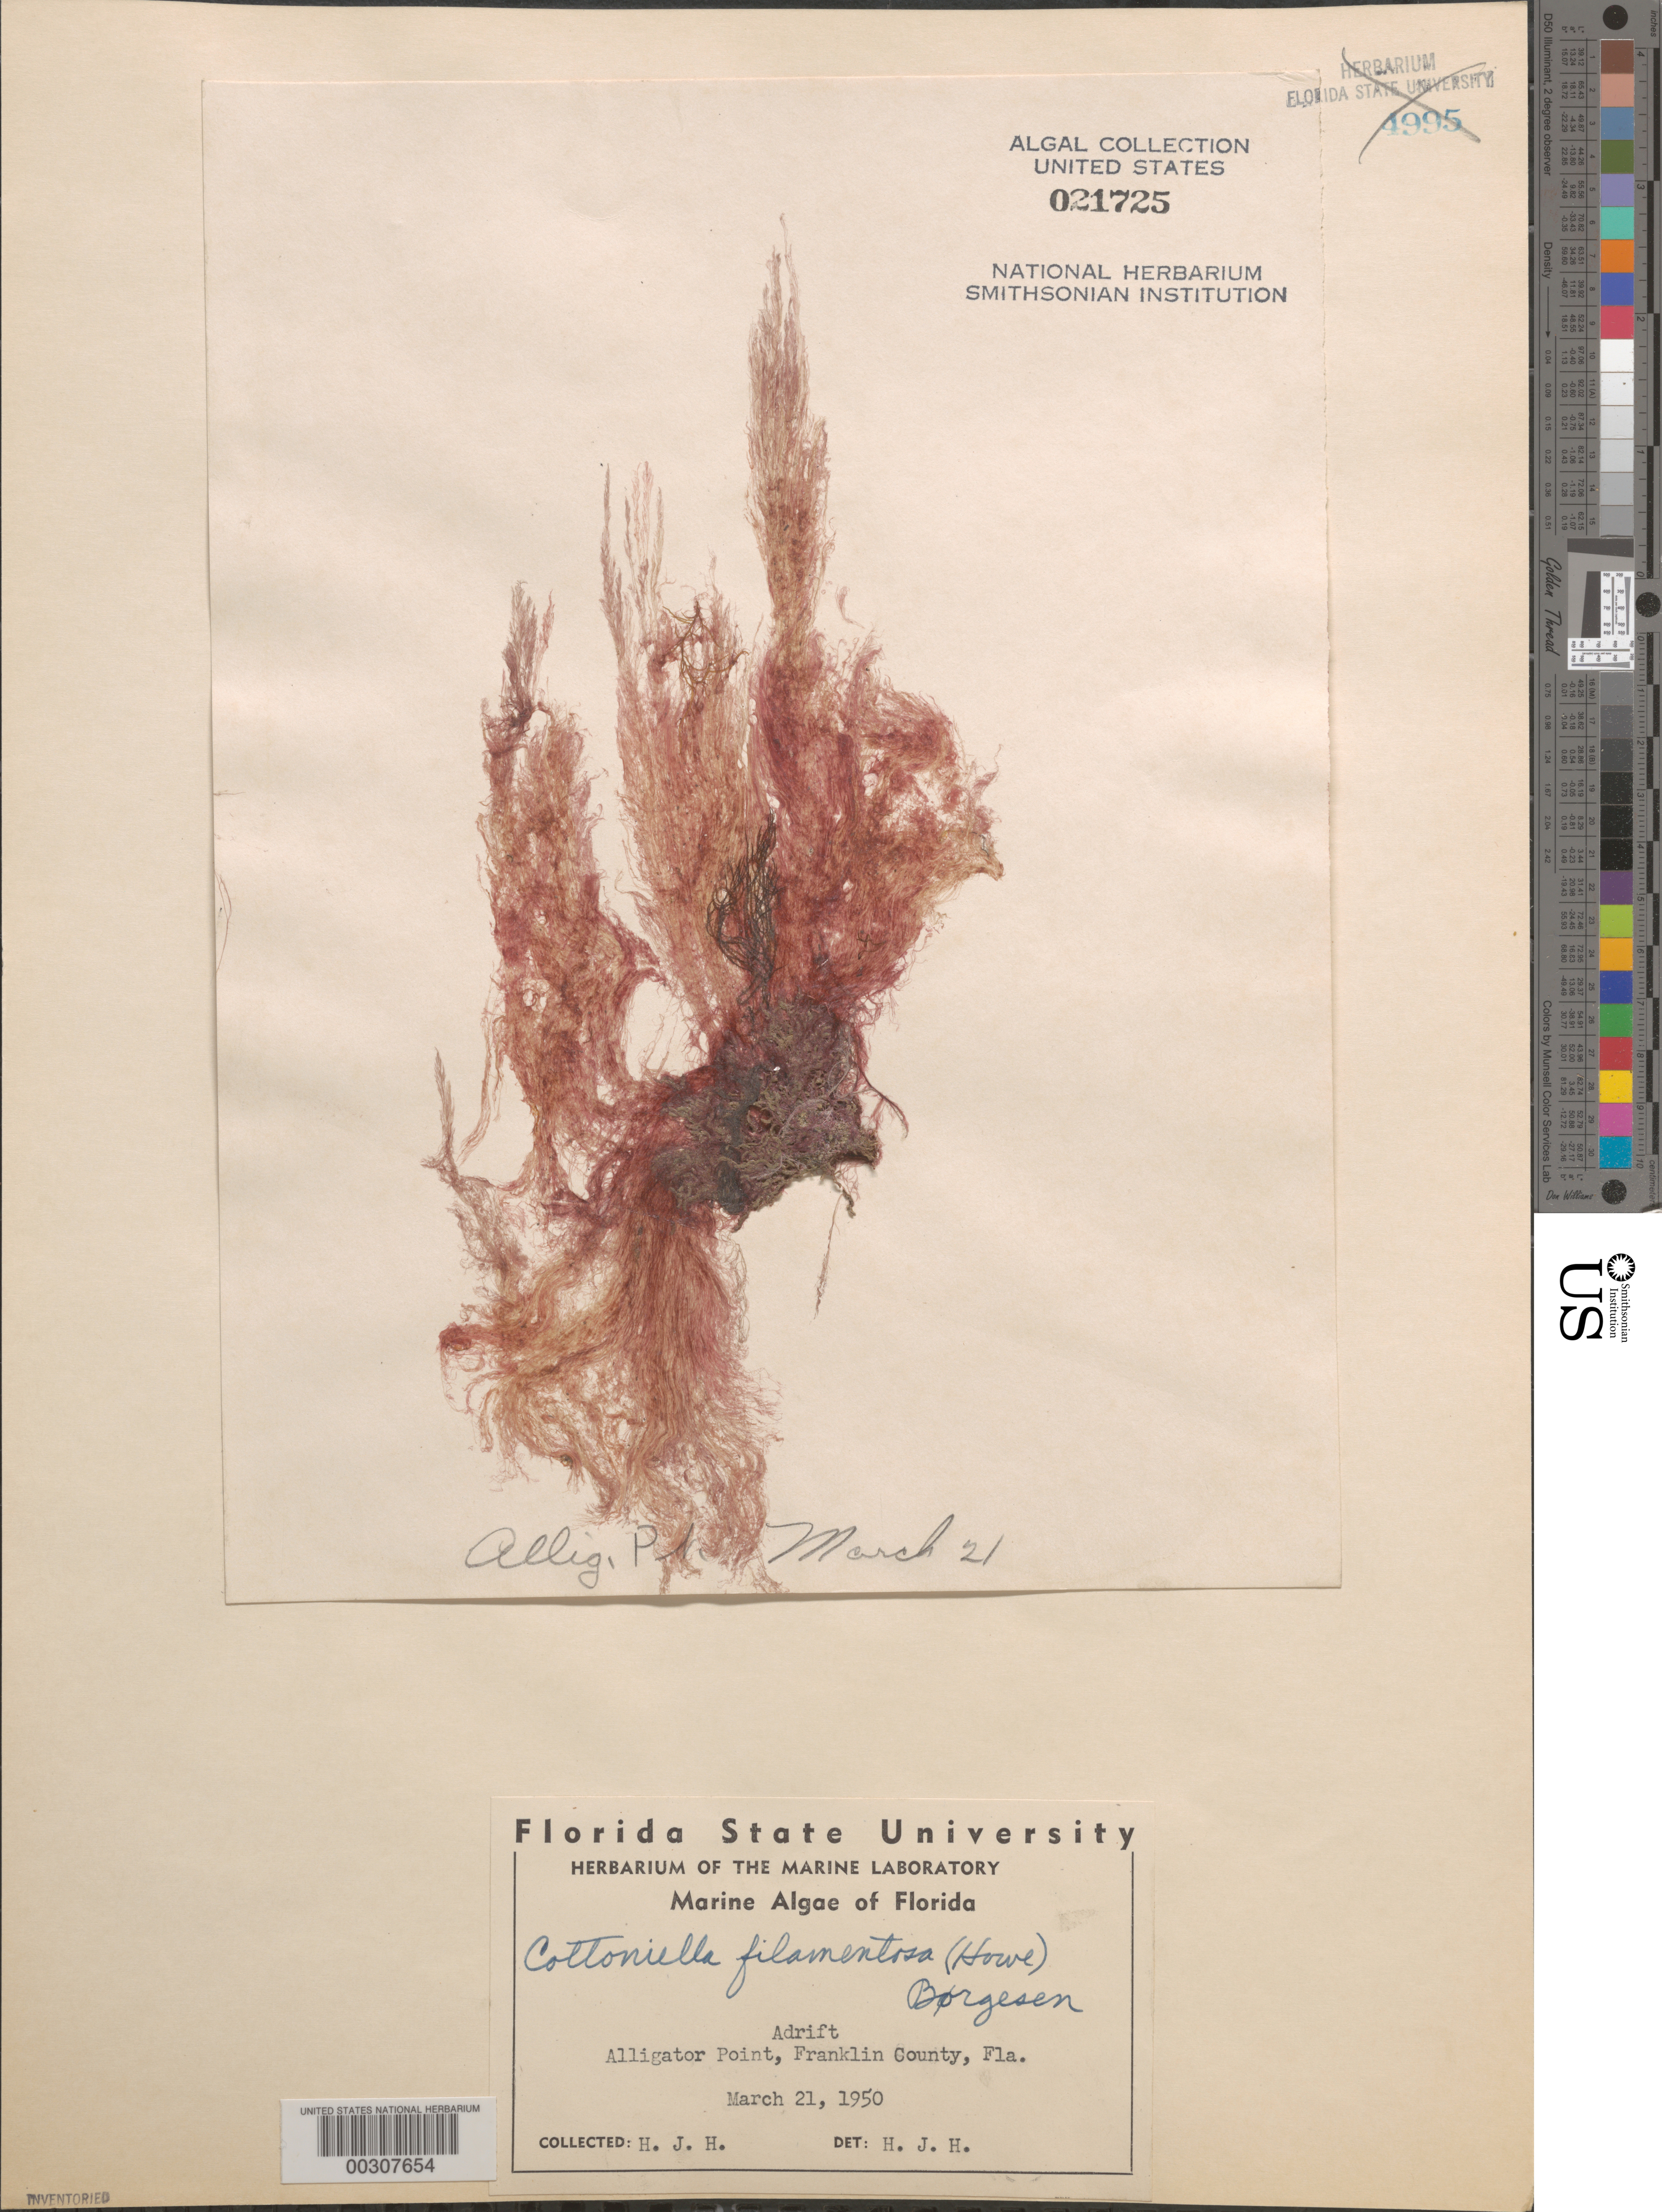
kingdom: Plantae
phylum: Rhodophyta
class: Florideophyceae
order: Ceramiales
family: Sarcomeniaceae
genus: Cottoniella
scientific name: Cottoniella filamentosa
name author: (M. Howe) Børgesen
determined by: Humm, Harold J.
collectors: H. J. Humm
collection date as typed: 21 Mar 1950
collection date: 1950-03-21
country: United States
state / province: Florida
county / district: Franklin County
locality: Alligator Point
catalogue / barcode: US 21725